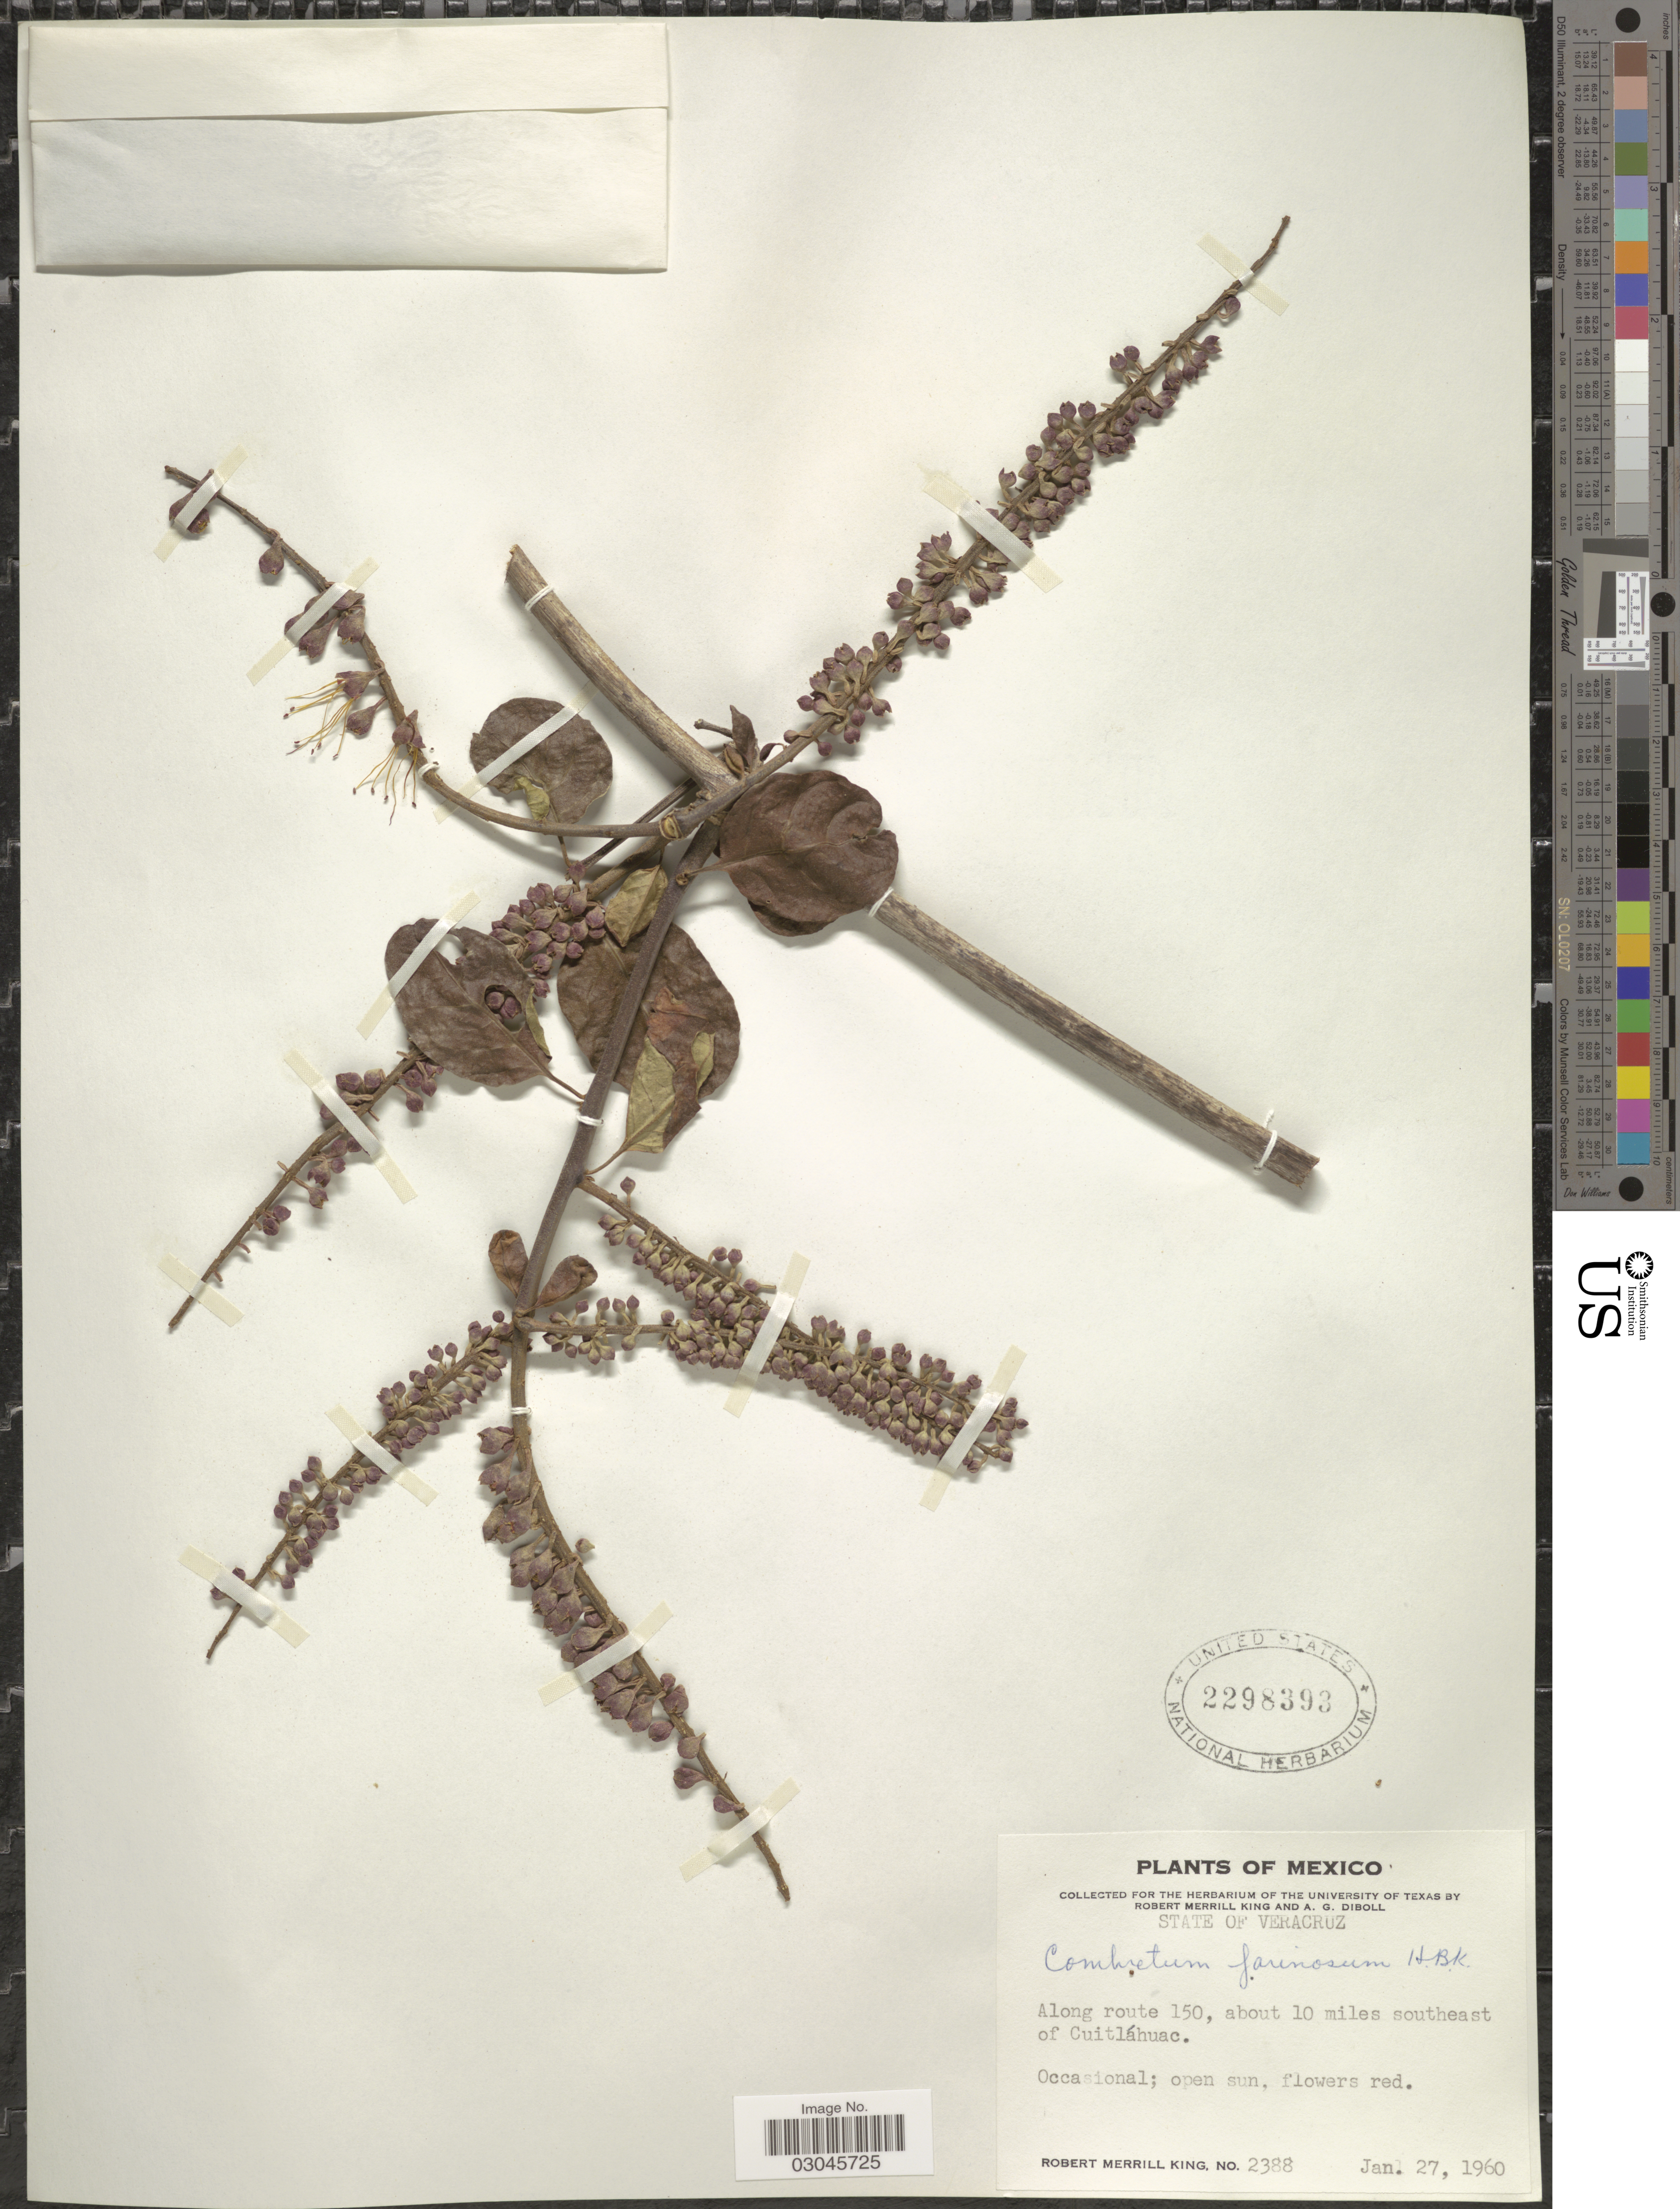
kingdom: Plantae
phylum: Tracheophyta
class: Magnoliopsida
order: Myrtales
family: Combretaceae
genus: Combretum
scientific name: Combretum fruticosum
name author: (Loefl.) Stuntz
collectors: R. M. King & A. Diboll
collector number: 2388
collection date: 1960-01-27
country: Mexico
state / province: Veracruz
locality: Veracruz. Along route 150, about 10 miles southeast of Cuitláhuac.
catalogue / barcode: US 2298393